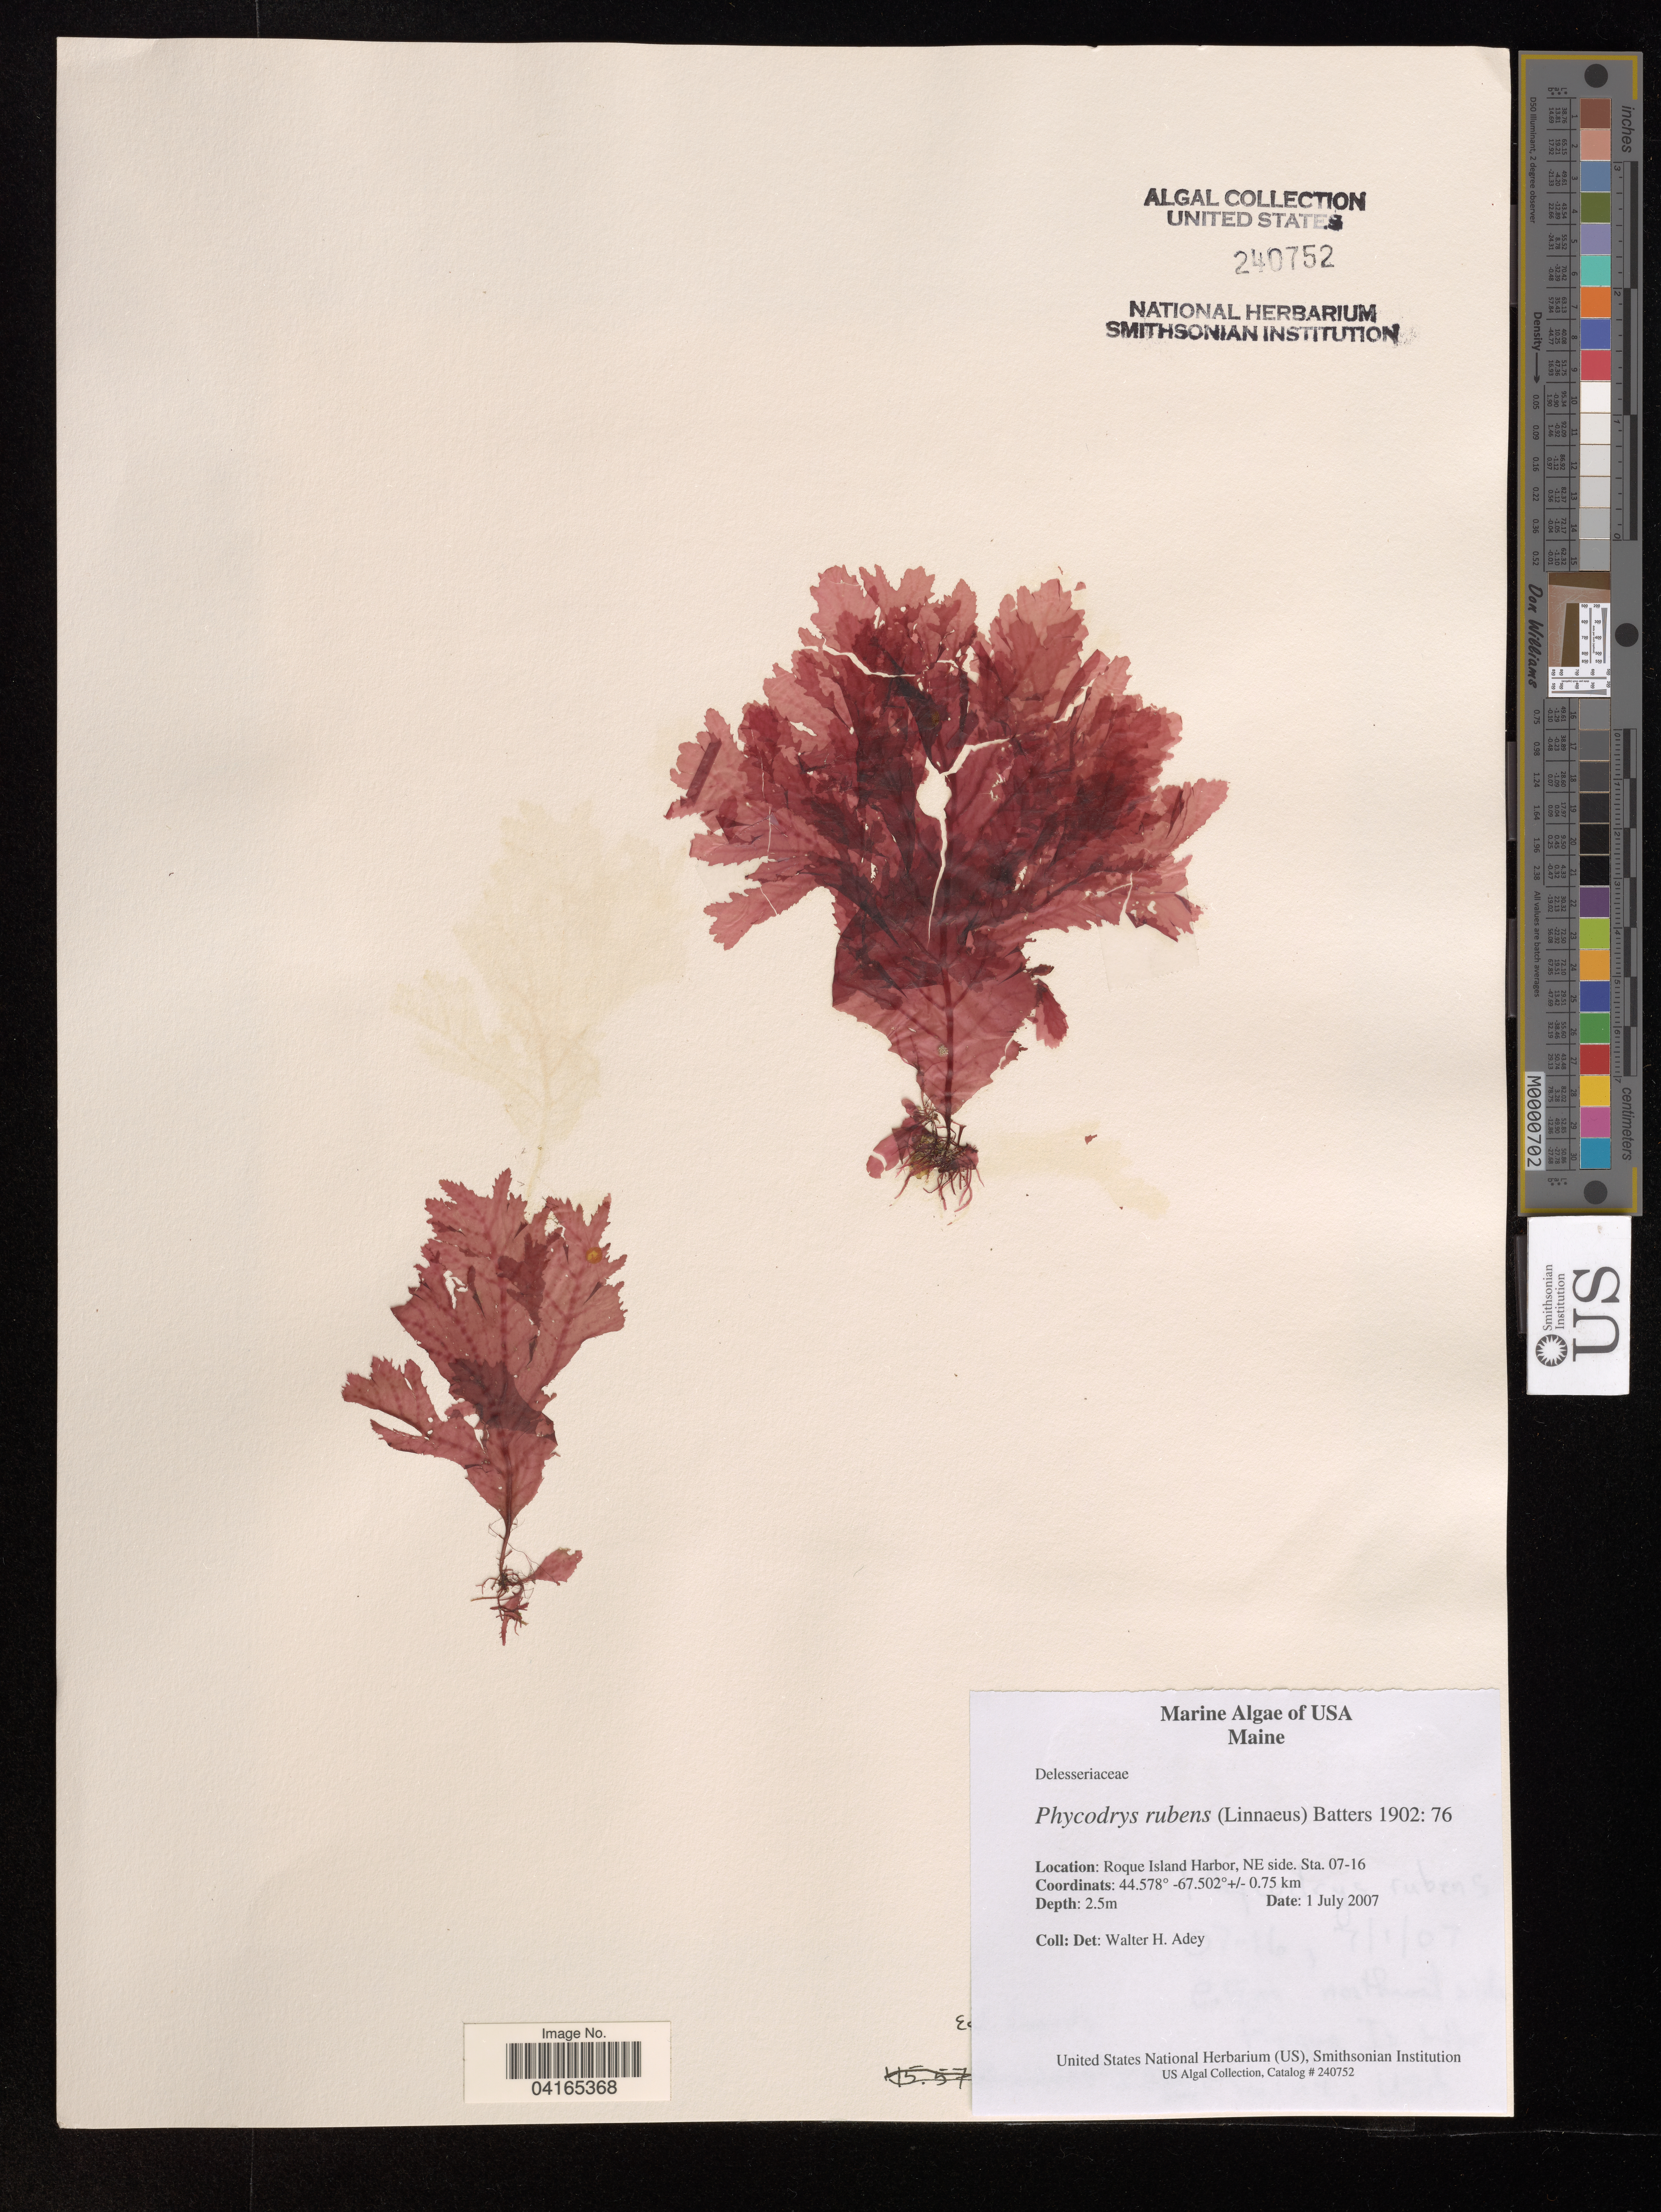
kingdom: Plantae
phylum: Rhodophyta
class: Florideophyceae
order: Ceramiales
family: Delesseriaceae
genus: Phycodrys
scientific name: Phycodrys rubens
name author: (L.) Batters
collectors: W. H. Adey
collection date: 2007-07-01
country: United States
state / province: Maine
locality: NW North Atlantic. Rogue Island Harbour, NE side. Sta 07-16.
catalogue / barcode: US 240752